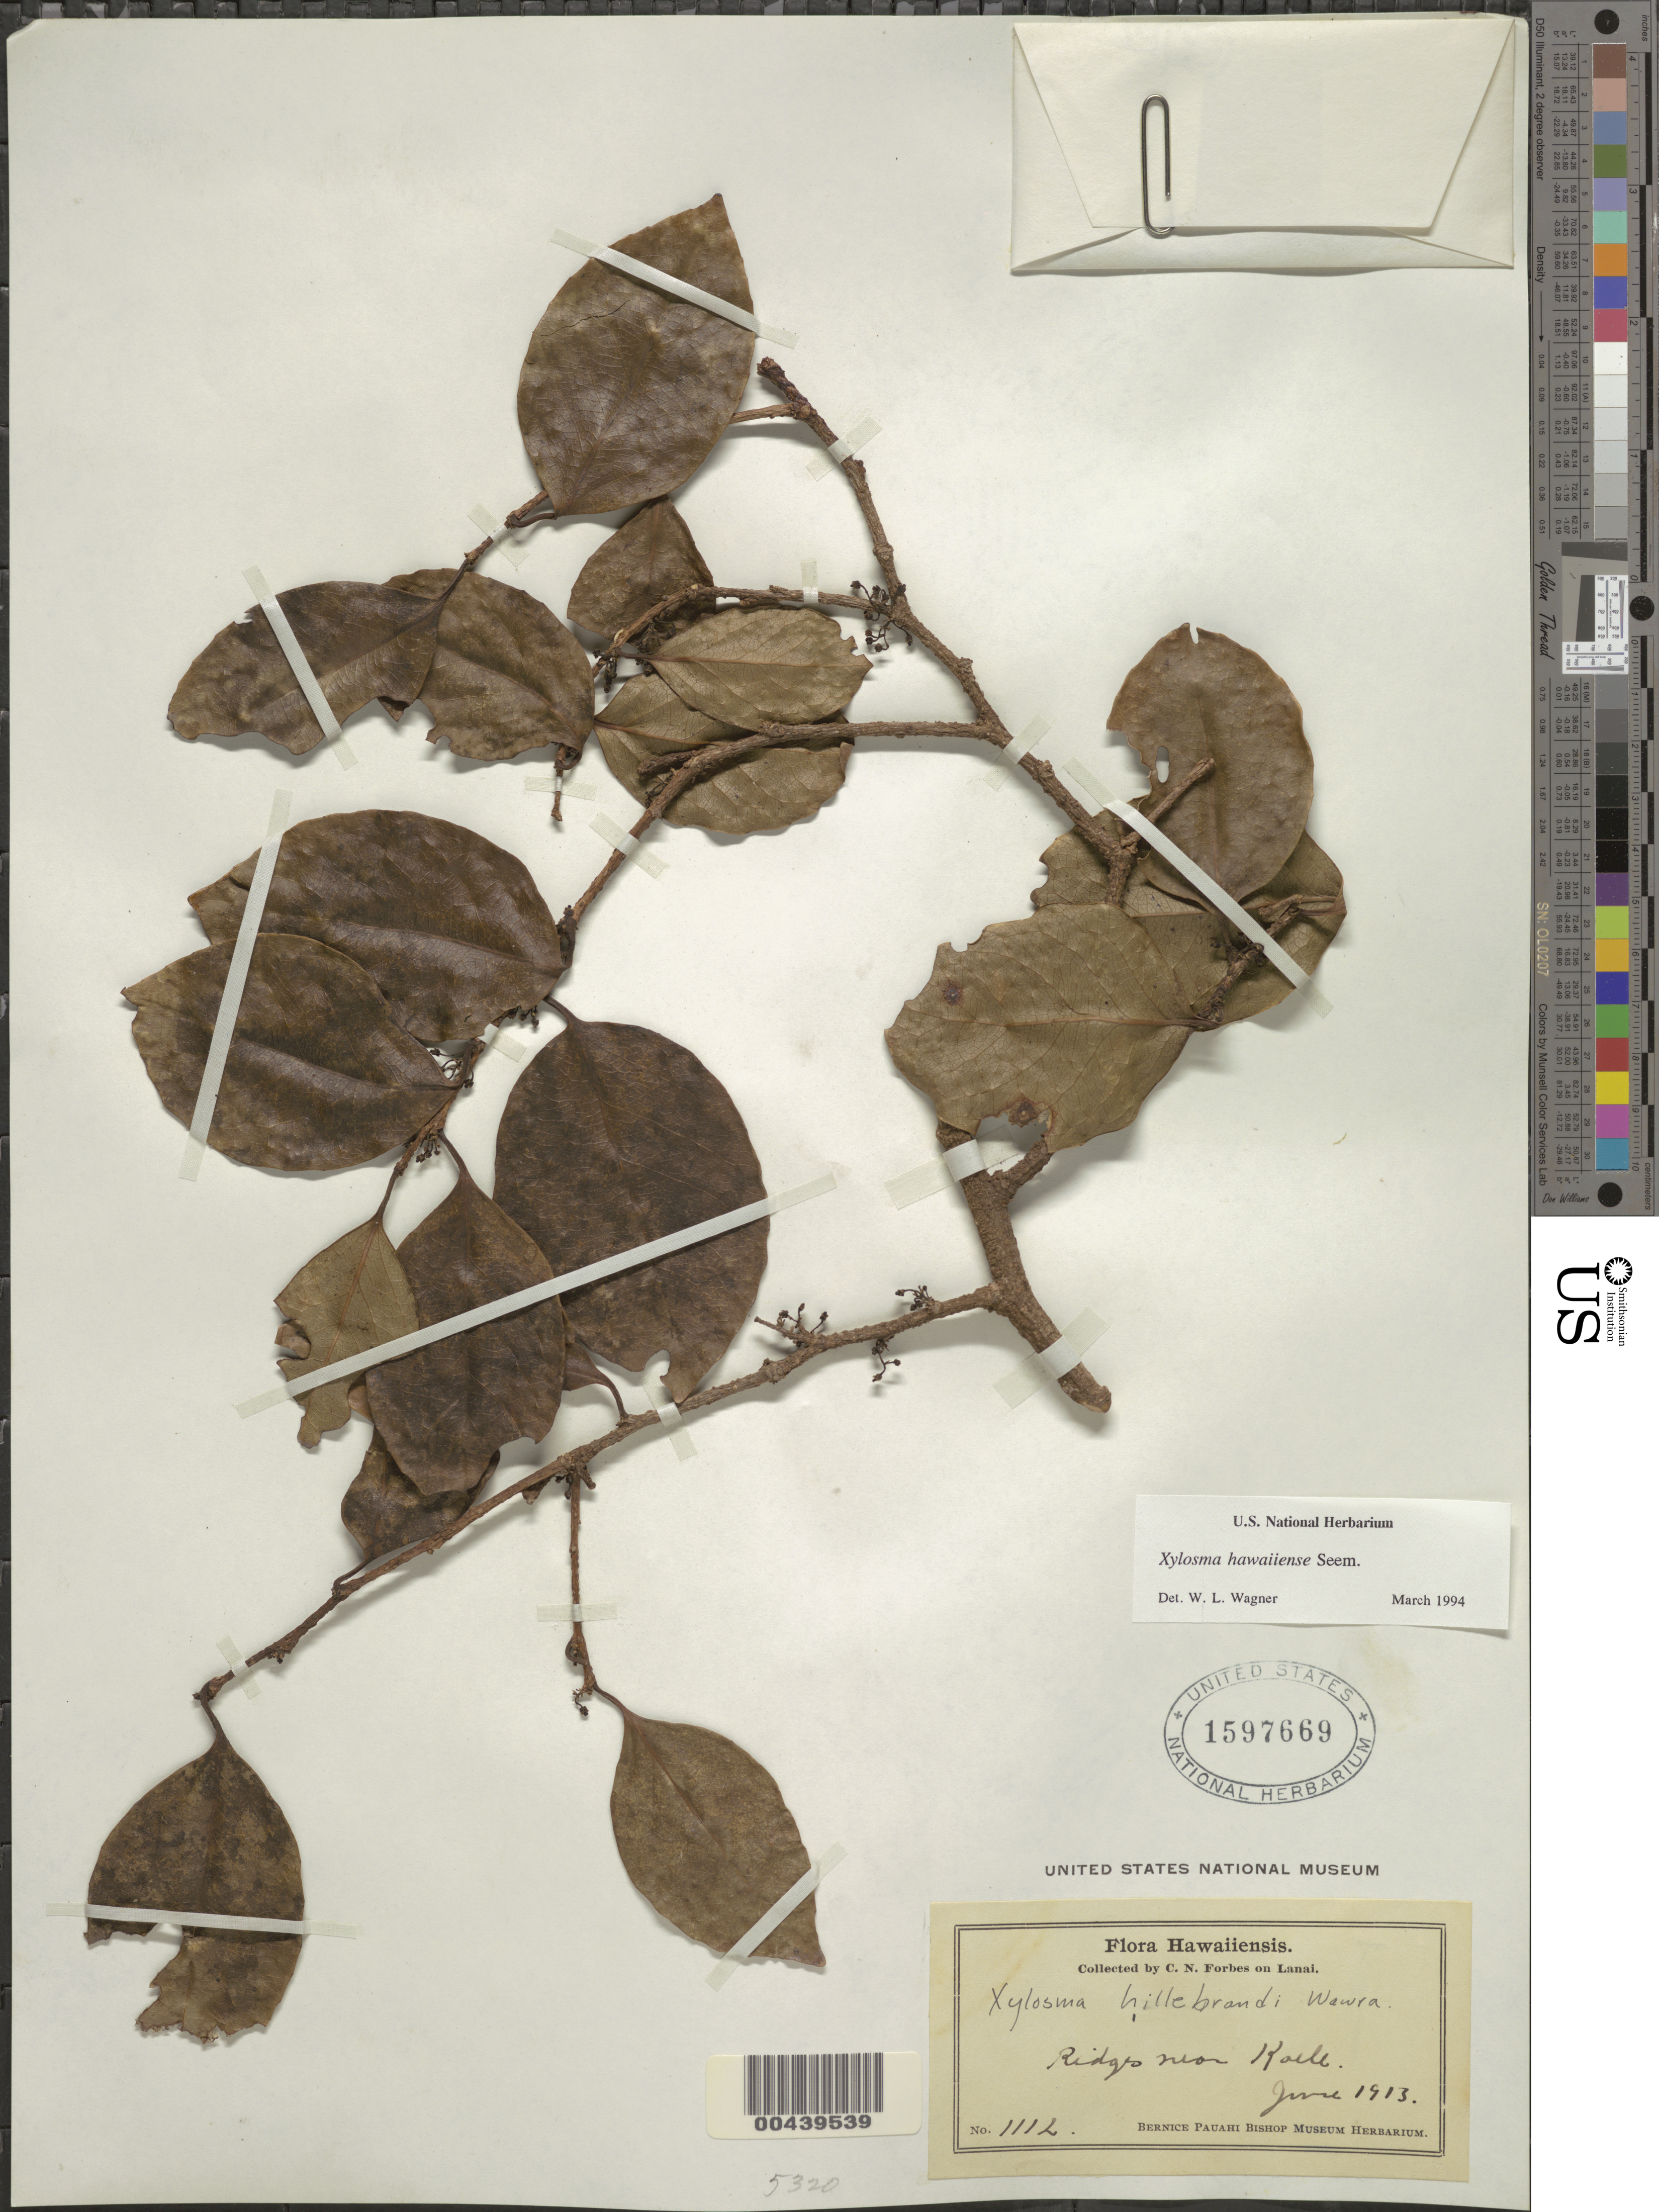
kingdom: Plantae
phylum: Tracheophyta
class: Magnoliopsida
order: Malpighiales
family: Salicaceae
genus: Xylosma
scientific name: Xylosma hawaiensis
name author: Seem.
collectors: C. N. Forbes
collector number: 111 L.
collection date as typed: Jun 1913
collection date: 1913-06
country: United States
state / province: Hawaii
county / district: Maui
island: Lana'i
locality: Ridges near Kaele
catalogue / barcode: US 1597669